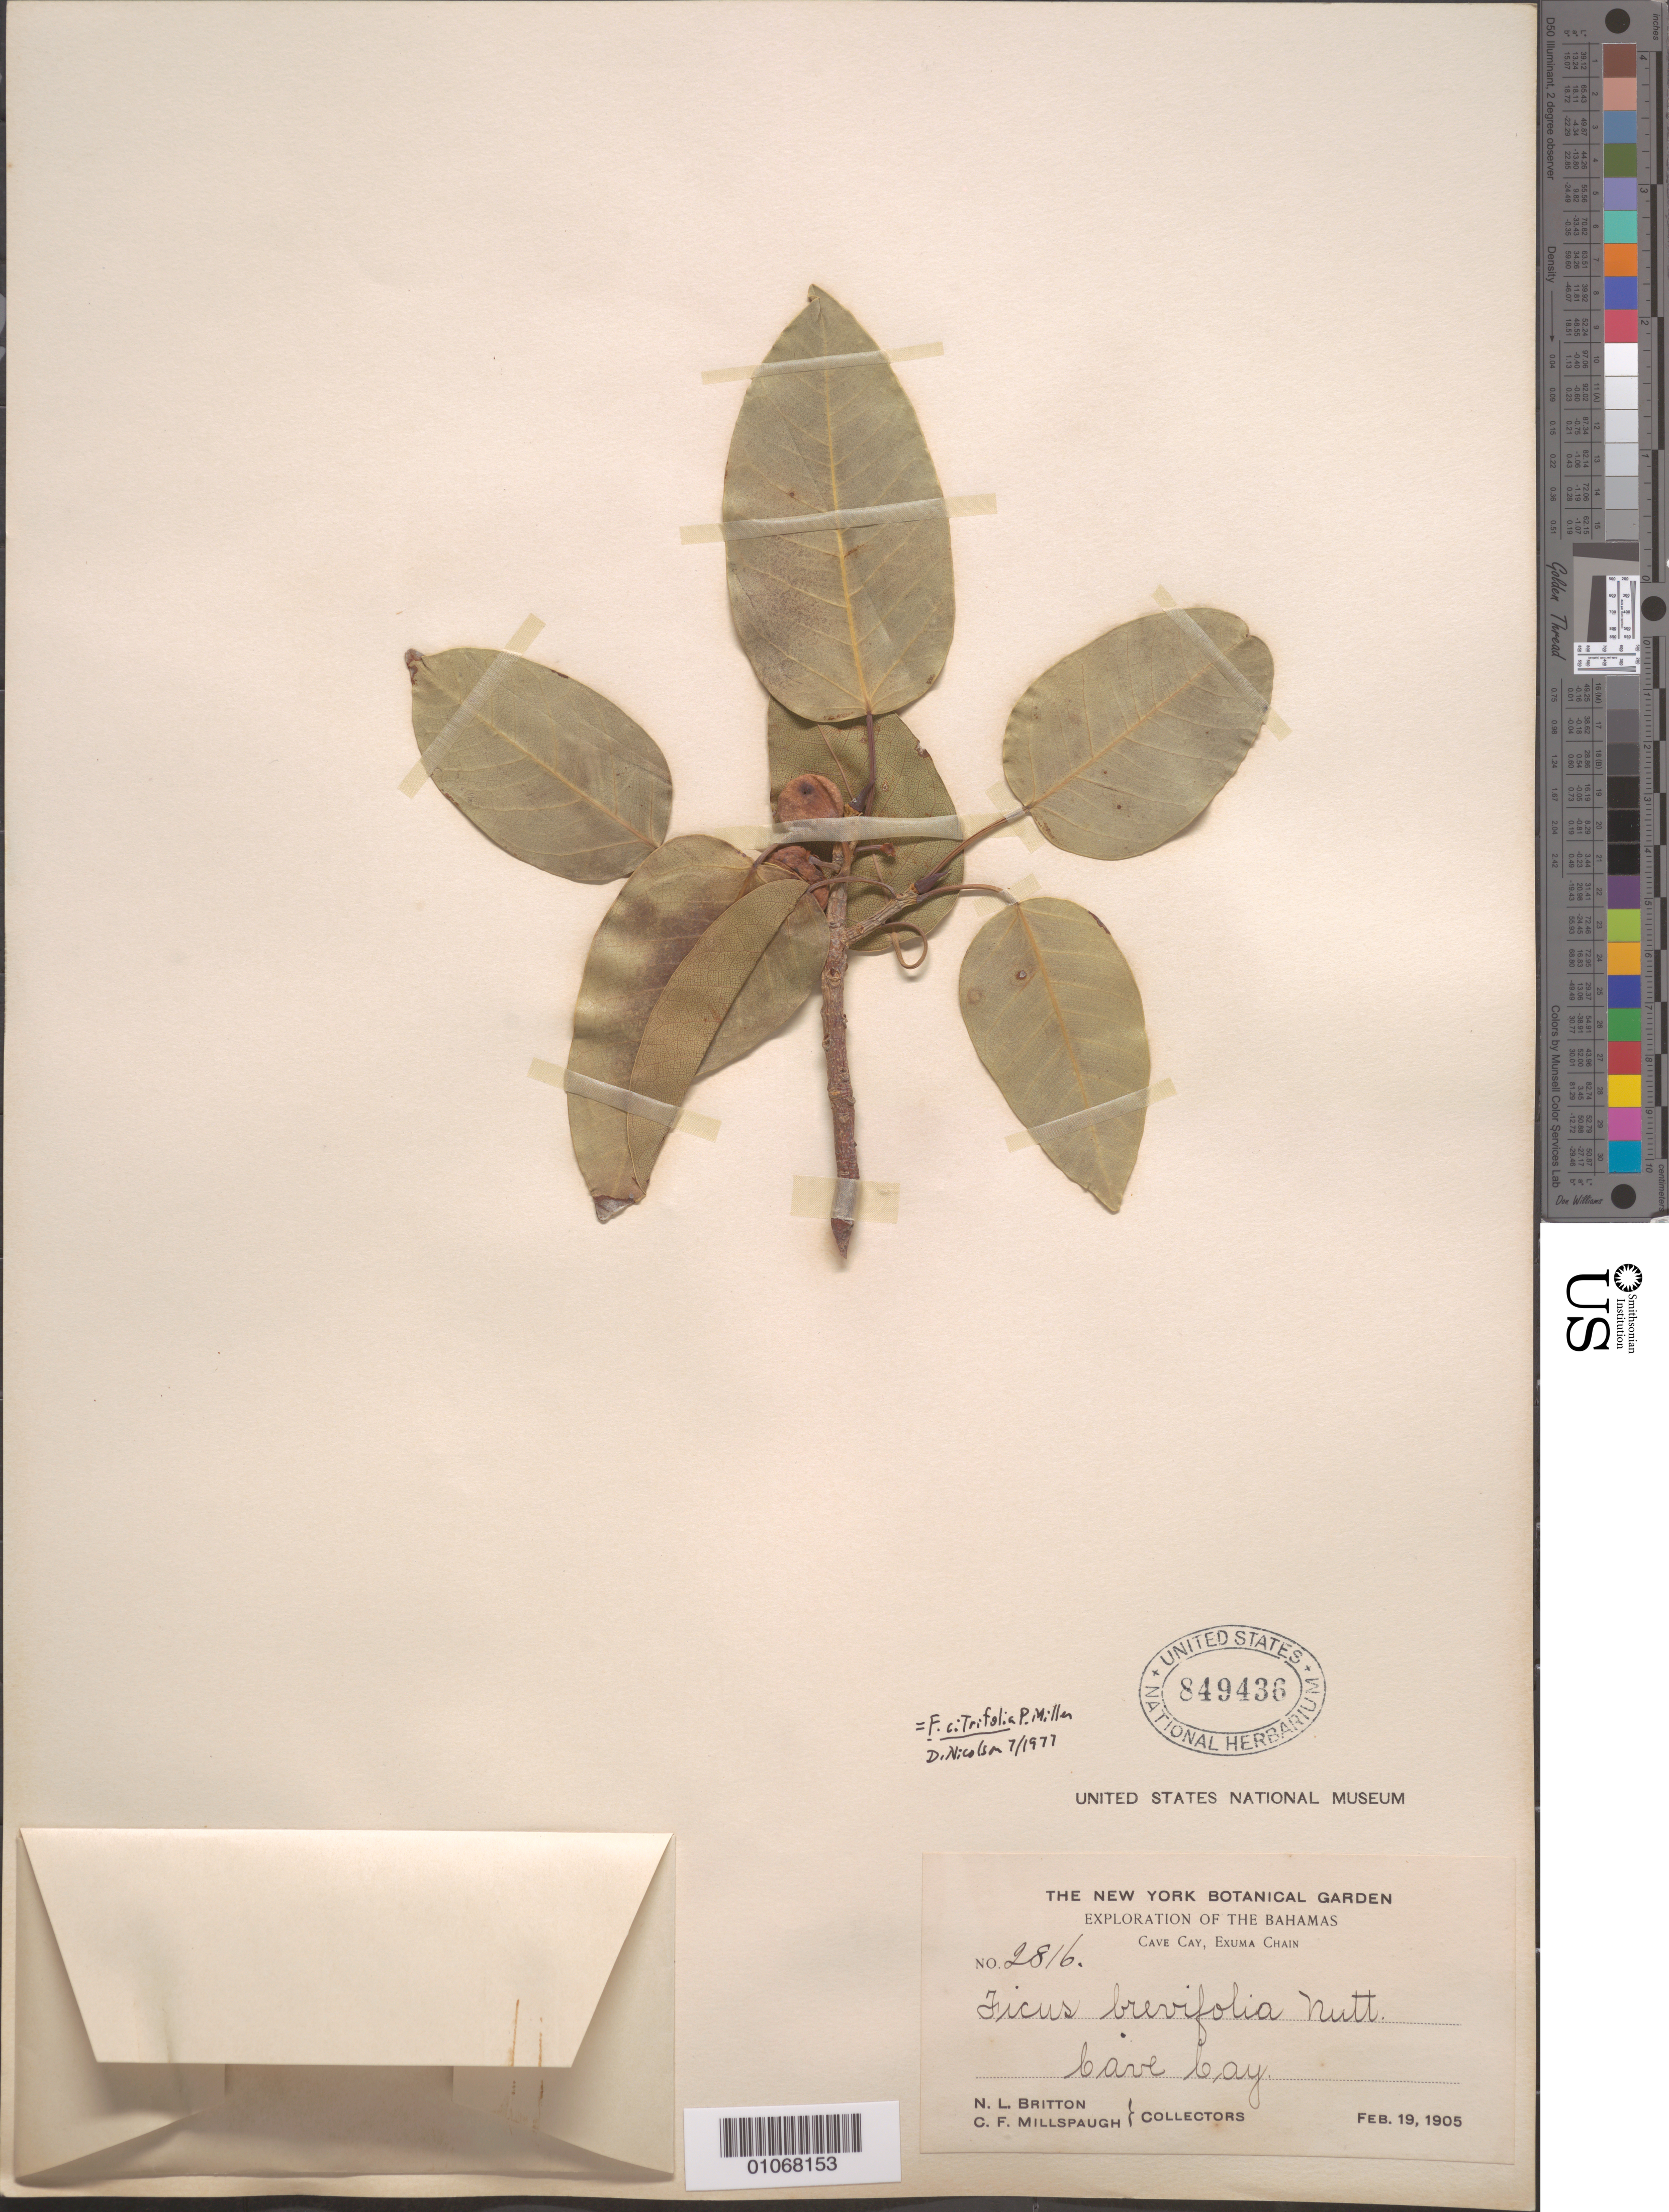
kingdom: Plantae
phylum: Tracheophyta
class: Magnoliopsida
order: Rosales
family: Moraceae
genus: Ficus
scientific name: Ficus citrifolia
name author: Mill.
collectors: N. Britton & C. F. Millspaugh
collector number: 2816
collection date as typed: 19 Feb 1905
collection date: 1905-02-19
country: Bahamas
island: Exuma Chain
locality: Cave bay.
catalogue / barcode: US 849436